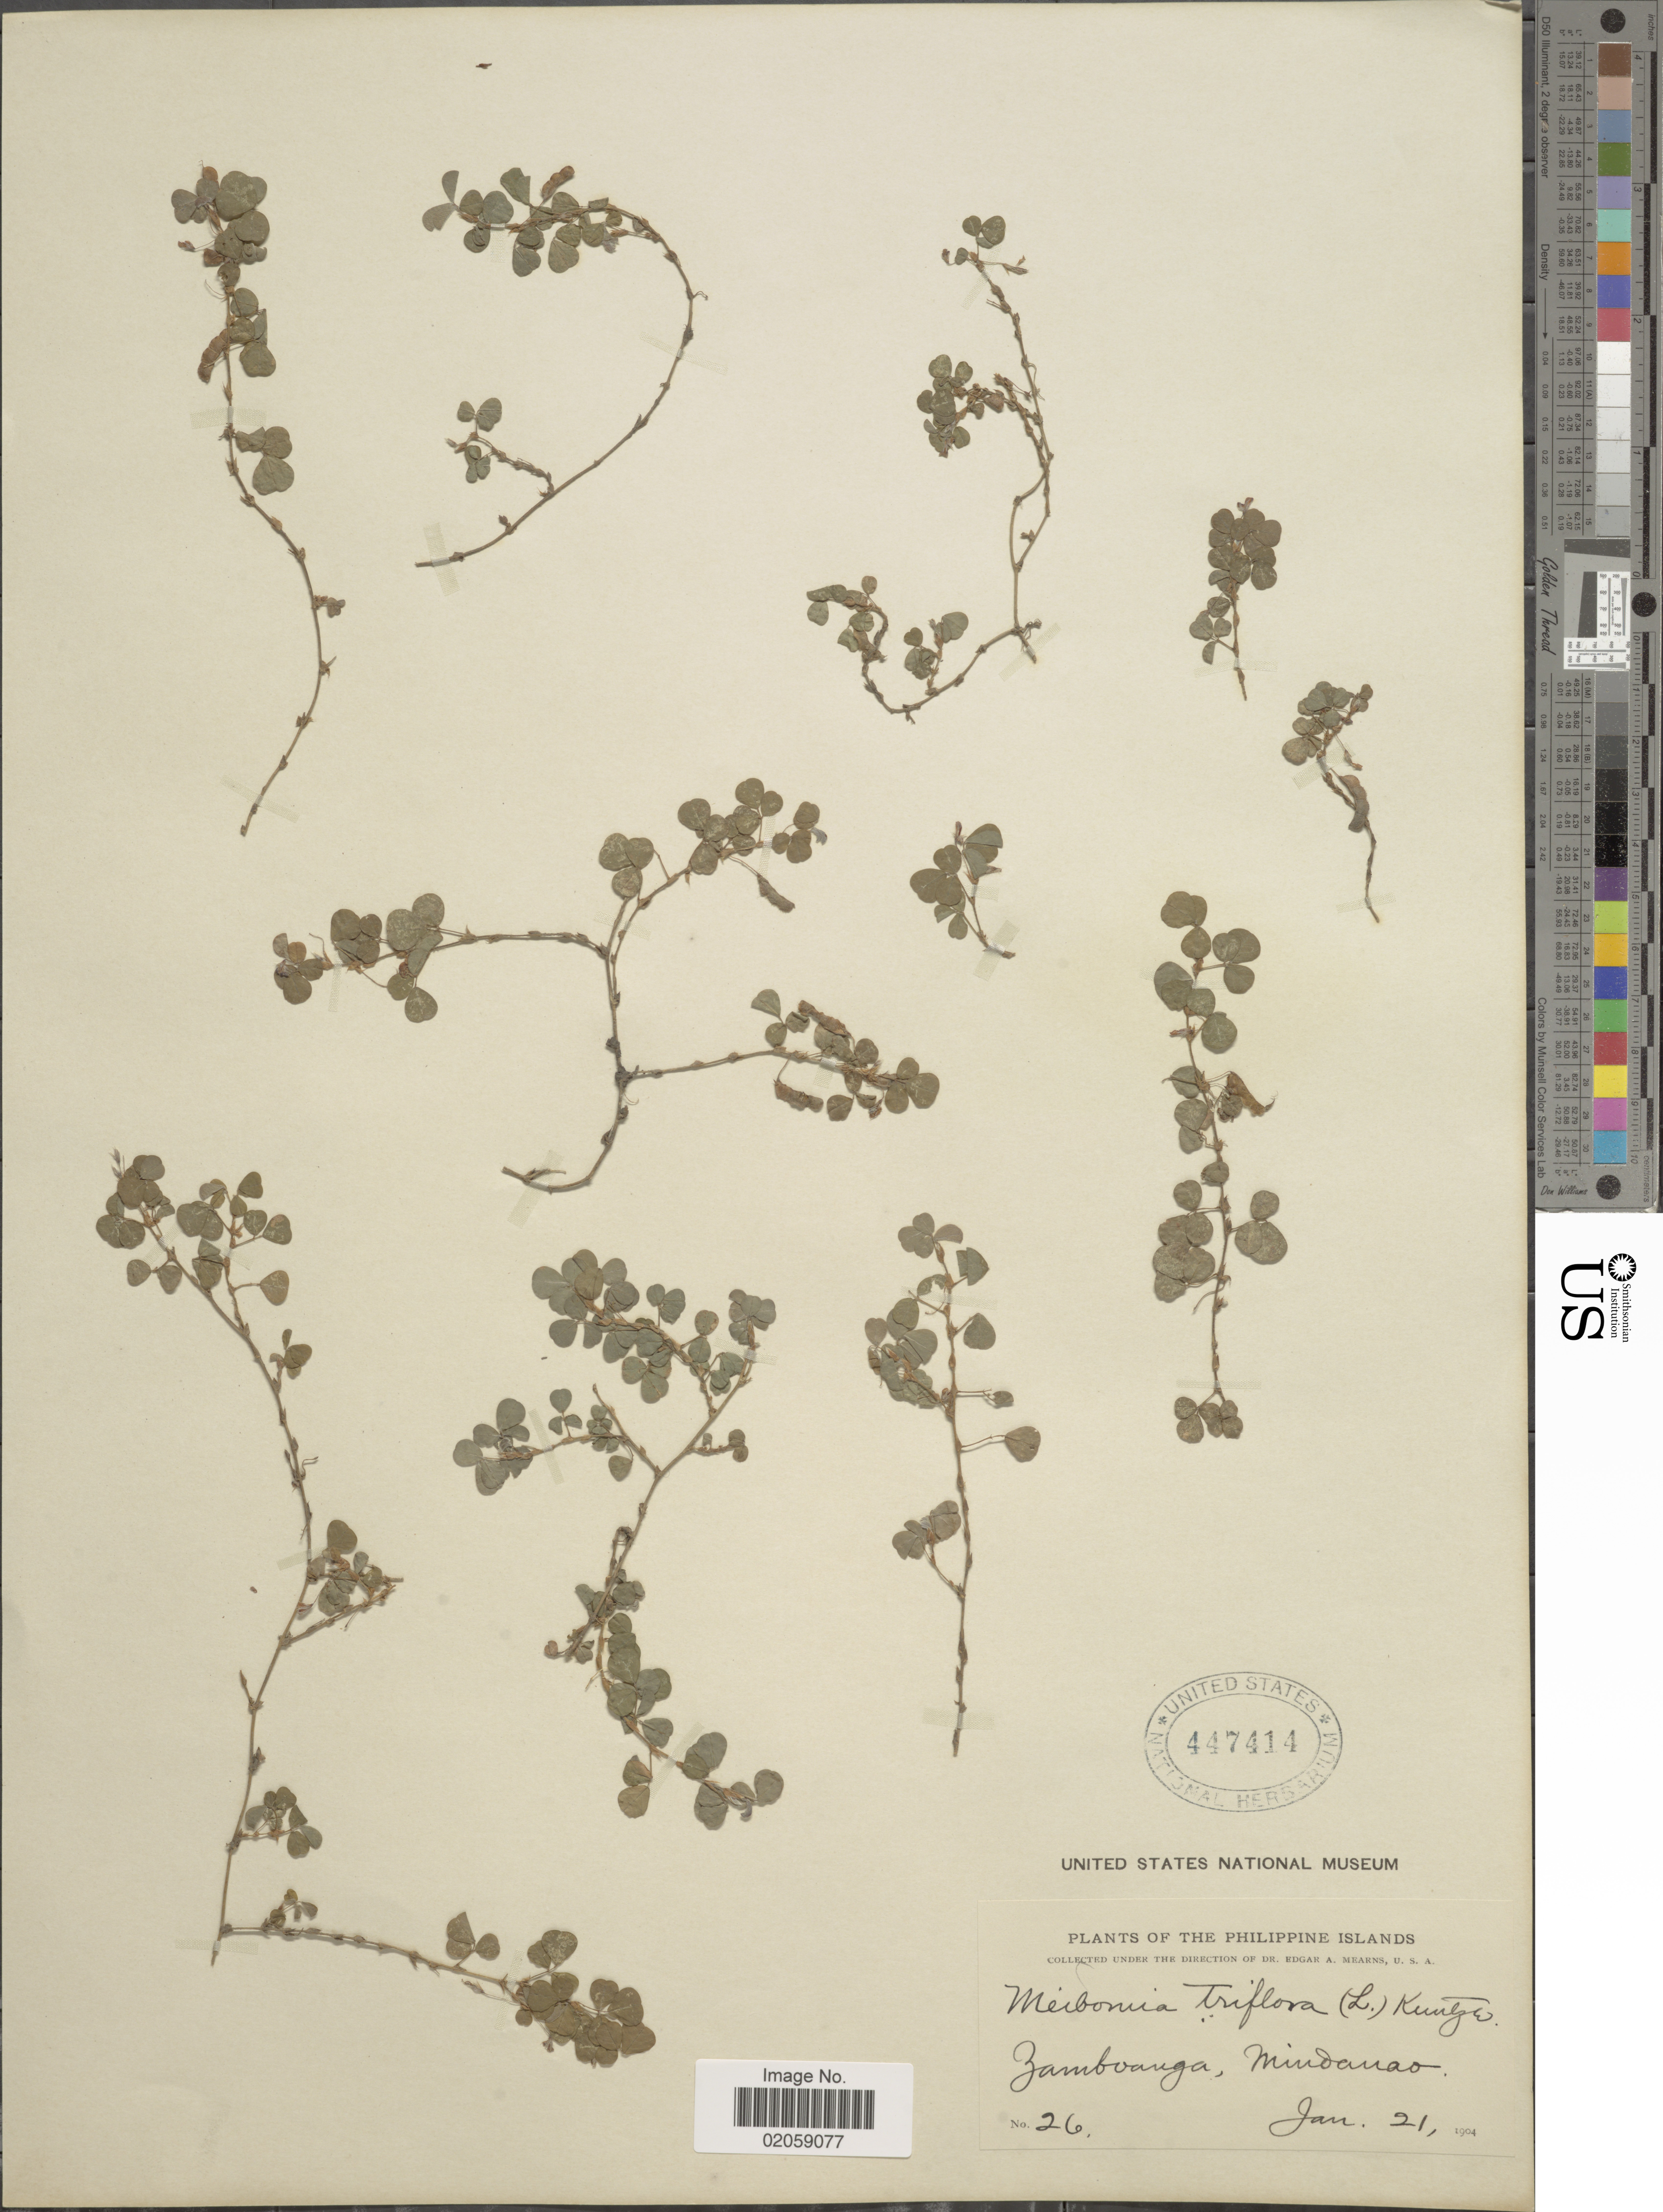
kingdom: Plantae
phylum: Tracheophyta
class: Magnoliopsida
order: Fabales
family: Fabaceae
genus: Grona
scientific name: Grona triflora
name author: (L.) H. Ohashi & K. Ohashi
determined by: Strong, Mark T., (BOT), Smithsonian Institution - National Museum of Natural History (UNITED STATES)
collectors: E. A. Mearns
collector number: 26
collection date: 1904-01-21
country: Philippines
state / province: Zamboanga Peninsula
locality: Philippine Islands. Zamboanga, Mindanao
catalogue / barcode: US 447414